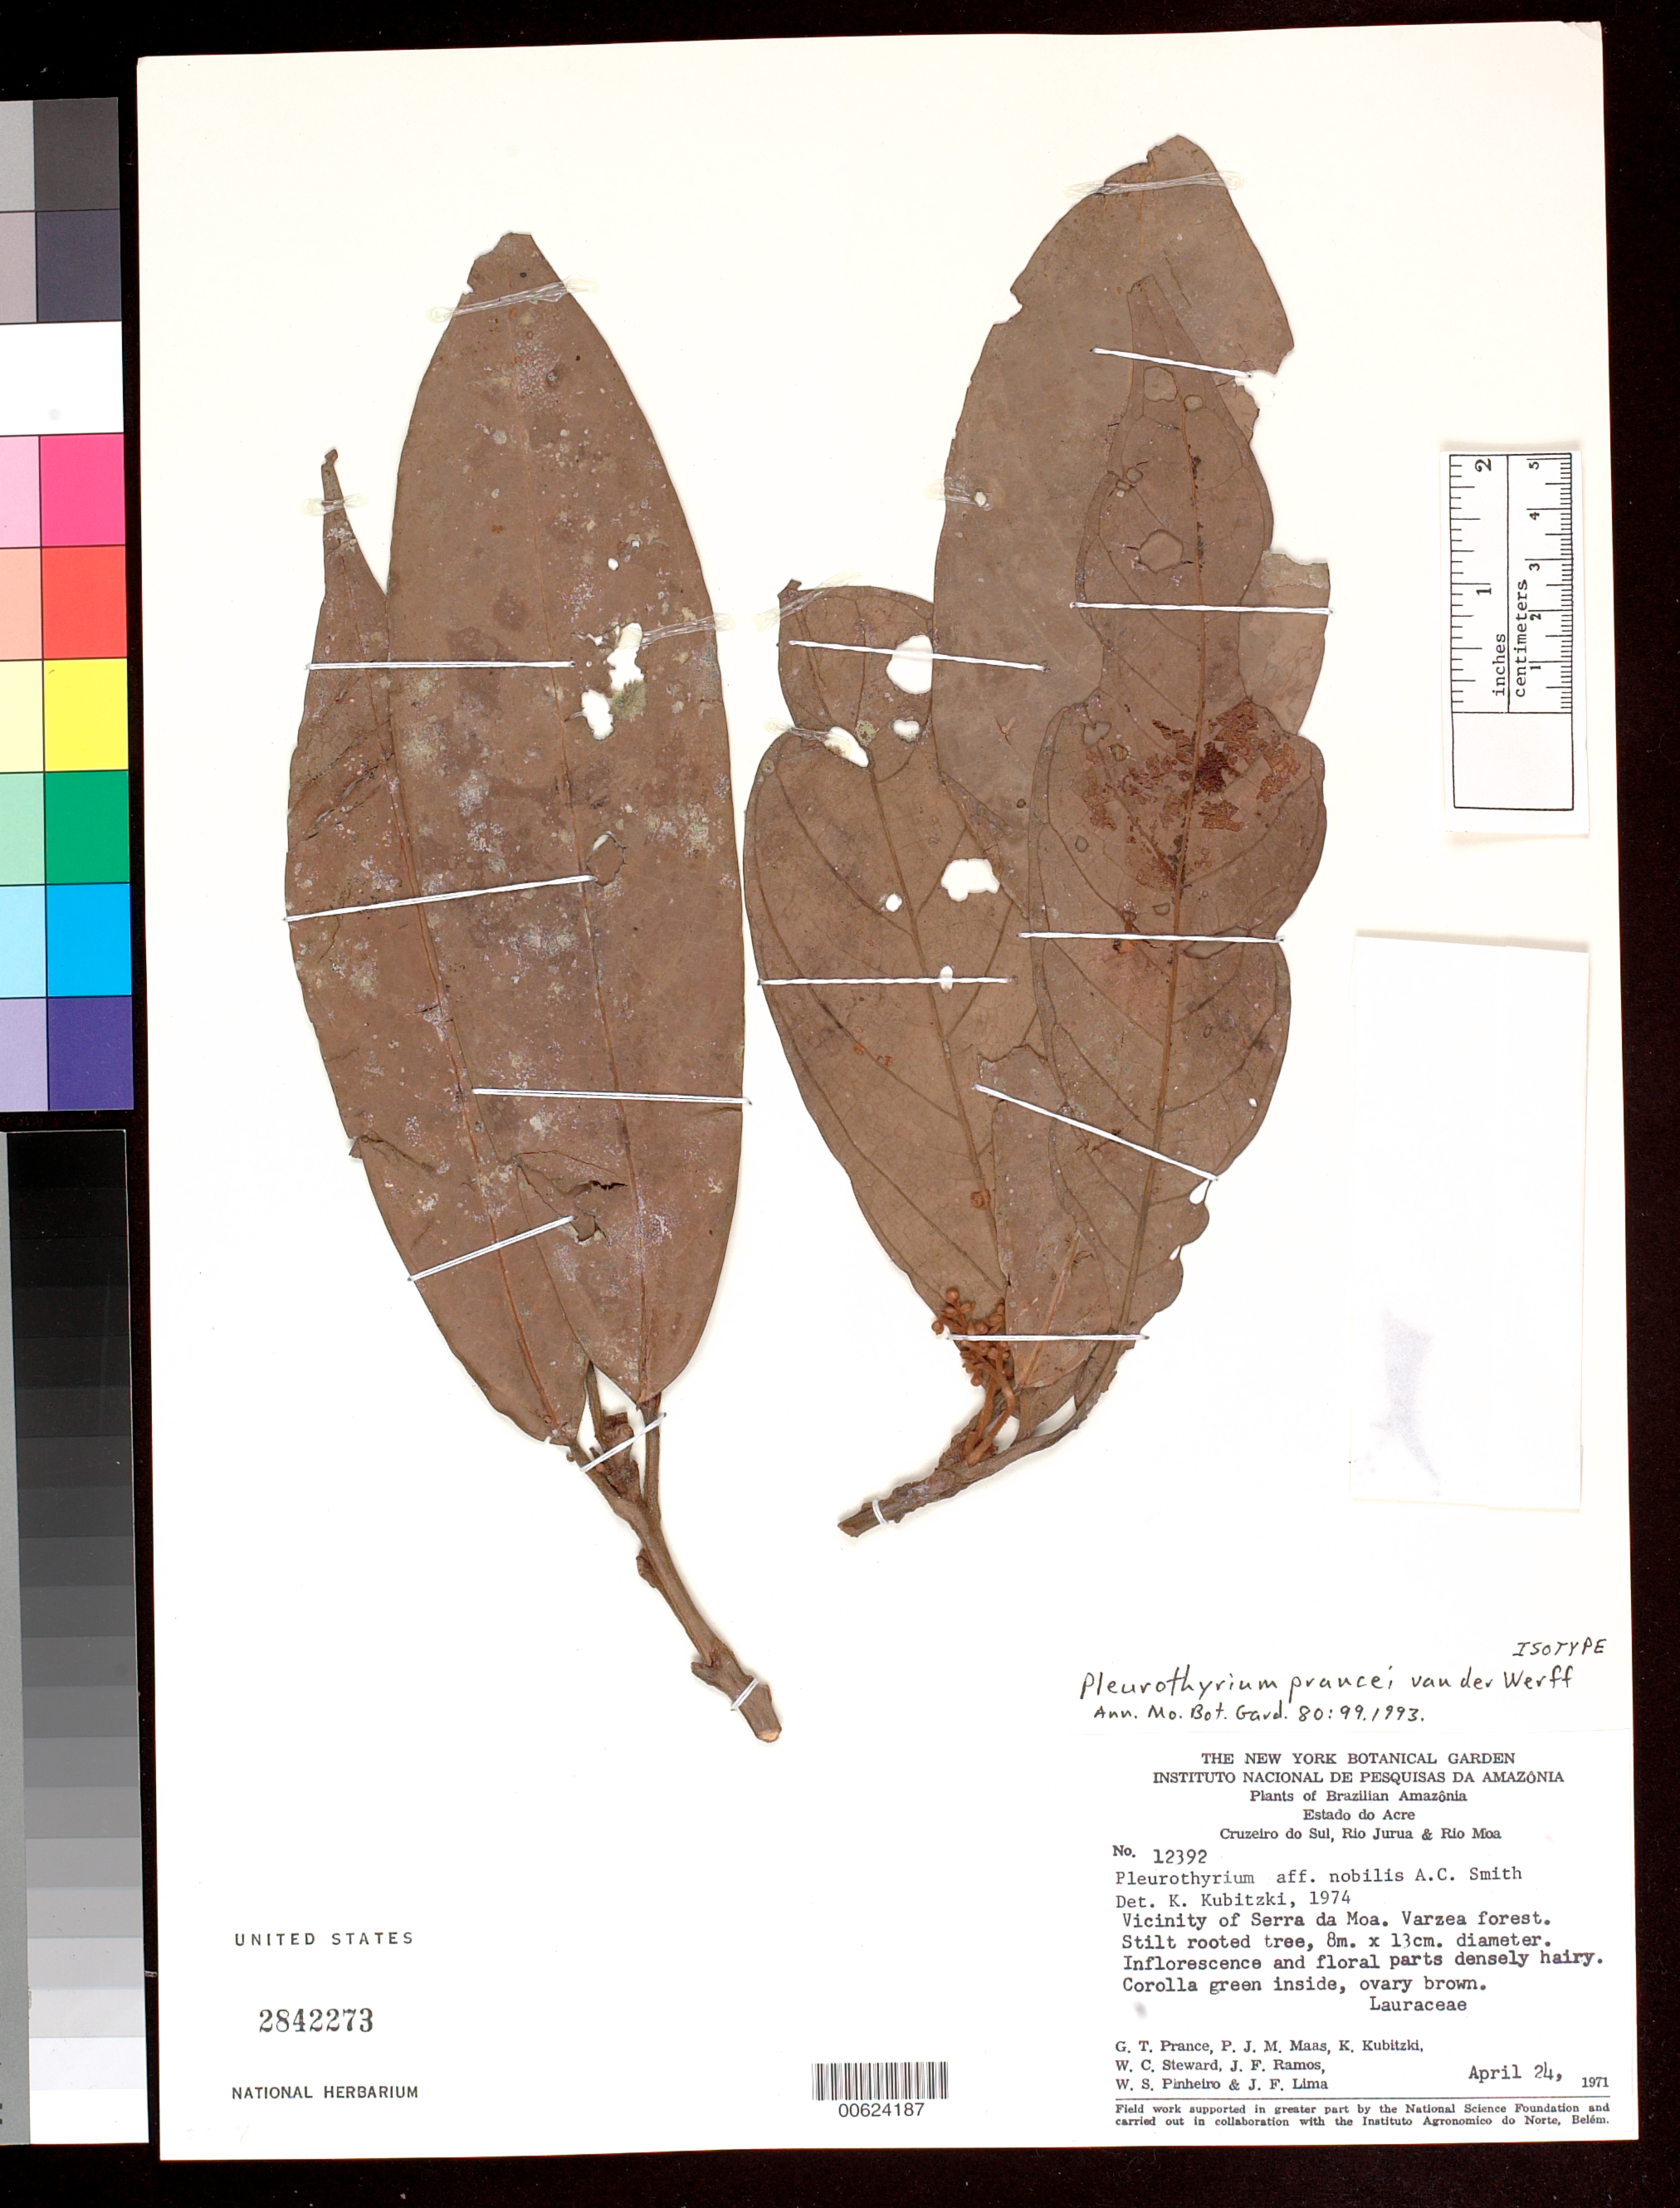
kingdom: Plantae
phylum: Tracheophyta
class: Magnoliopsida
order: Laurales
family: Lauraceae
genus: Pleurothyrium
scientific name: Pleurothyrium prancei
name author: van der Werff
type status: Isotype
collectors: G. T. Prance, P. Maas, K. Kubitzki, W. C. Steward, J. F. Ramos, W. S. Pinheiro & J. F. Lima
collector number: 12392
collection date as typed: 24 Apr 1971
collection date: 1971-04-24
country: Brazil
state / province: Acre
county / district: Cruzeiro do Sul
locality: Rio Jurua & Rio Moa, Serra da Moa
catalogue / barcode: US 2842273